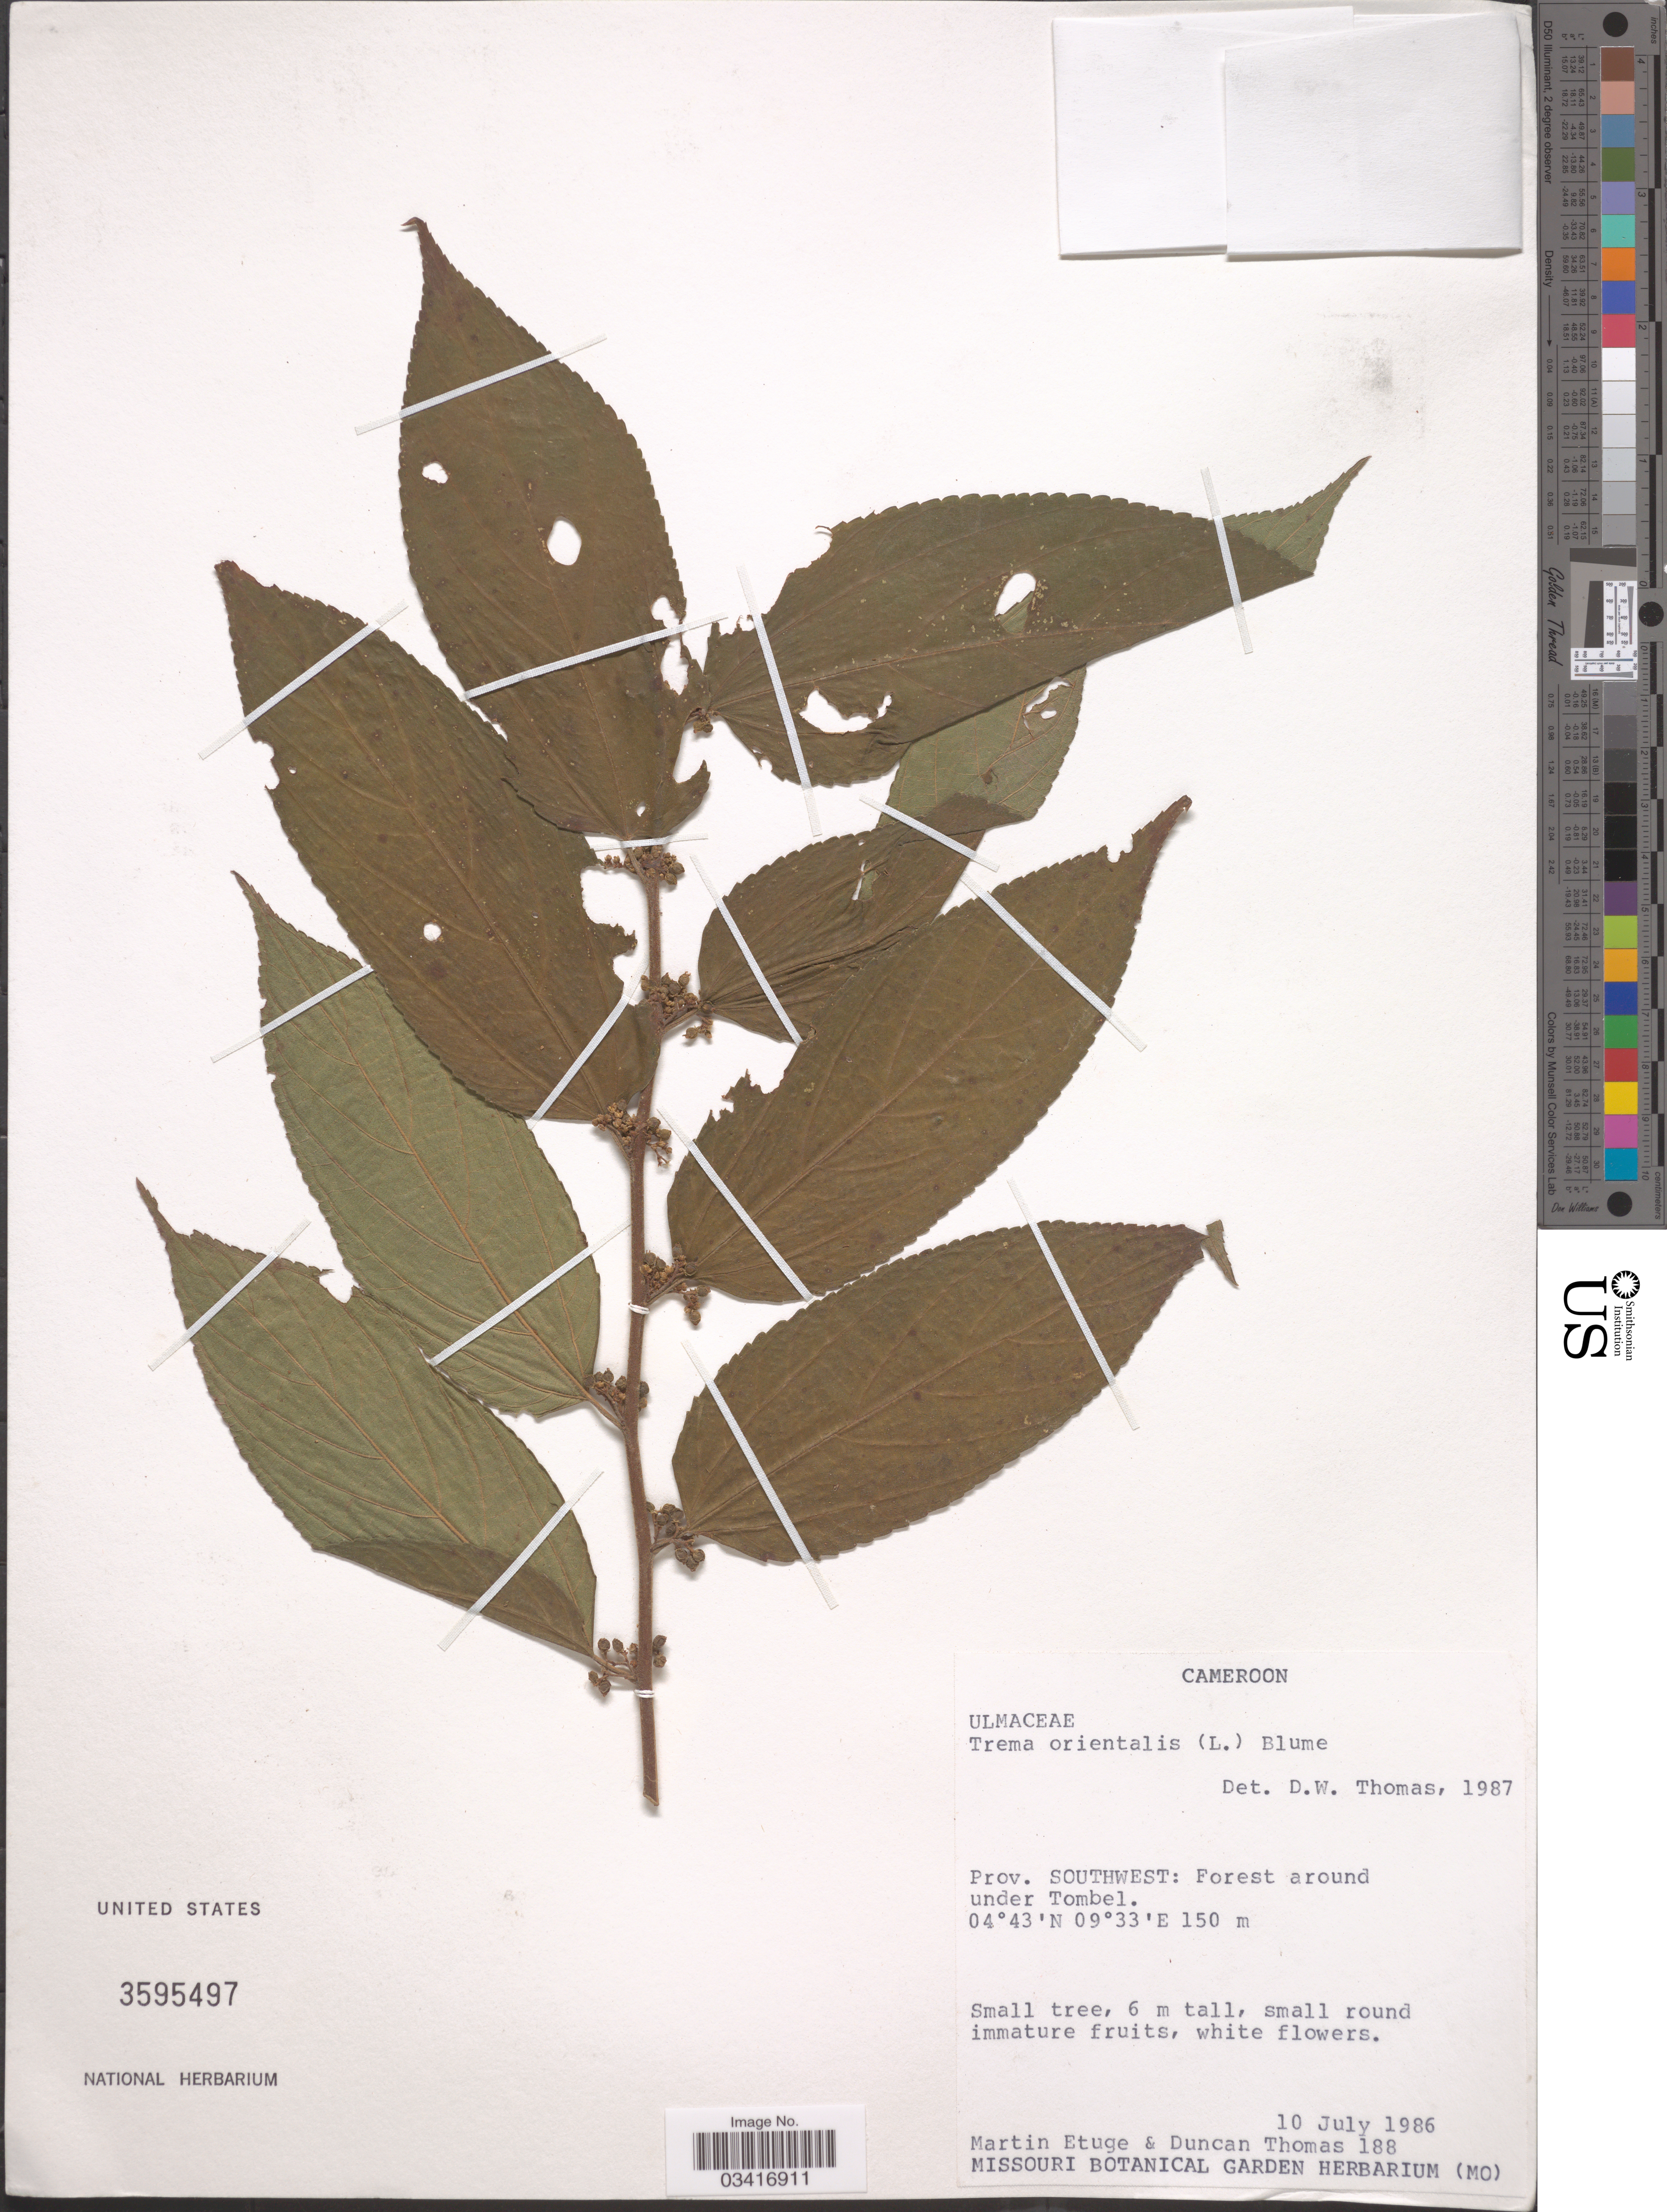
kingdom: Plantae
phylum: Tracheophyta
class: Magnoliopsida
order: Rosales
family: Cannabaceae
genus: Trema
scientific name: Trema orientale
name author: (L.) Blume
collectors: M. Etuge & D. W. Thomas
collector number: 188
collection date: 1986-07-10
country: Cameroon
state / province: Sud-Ouest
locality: Prov. Southwest: Forest around under Tombel.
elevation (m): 150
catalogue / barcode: US 3595497